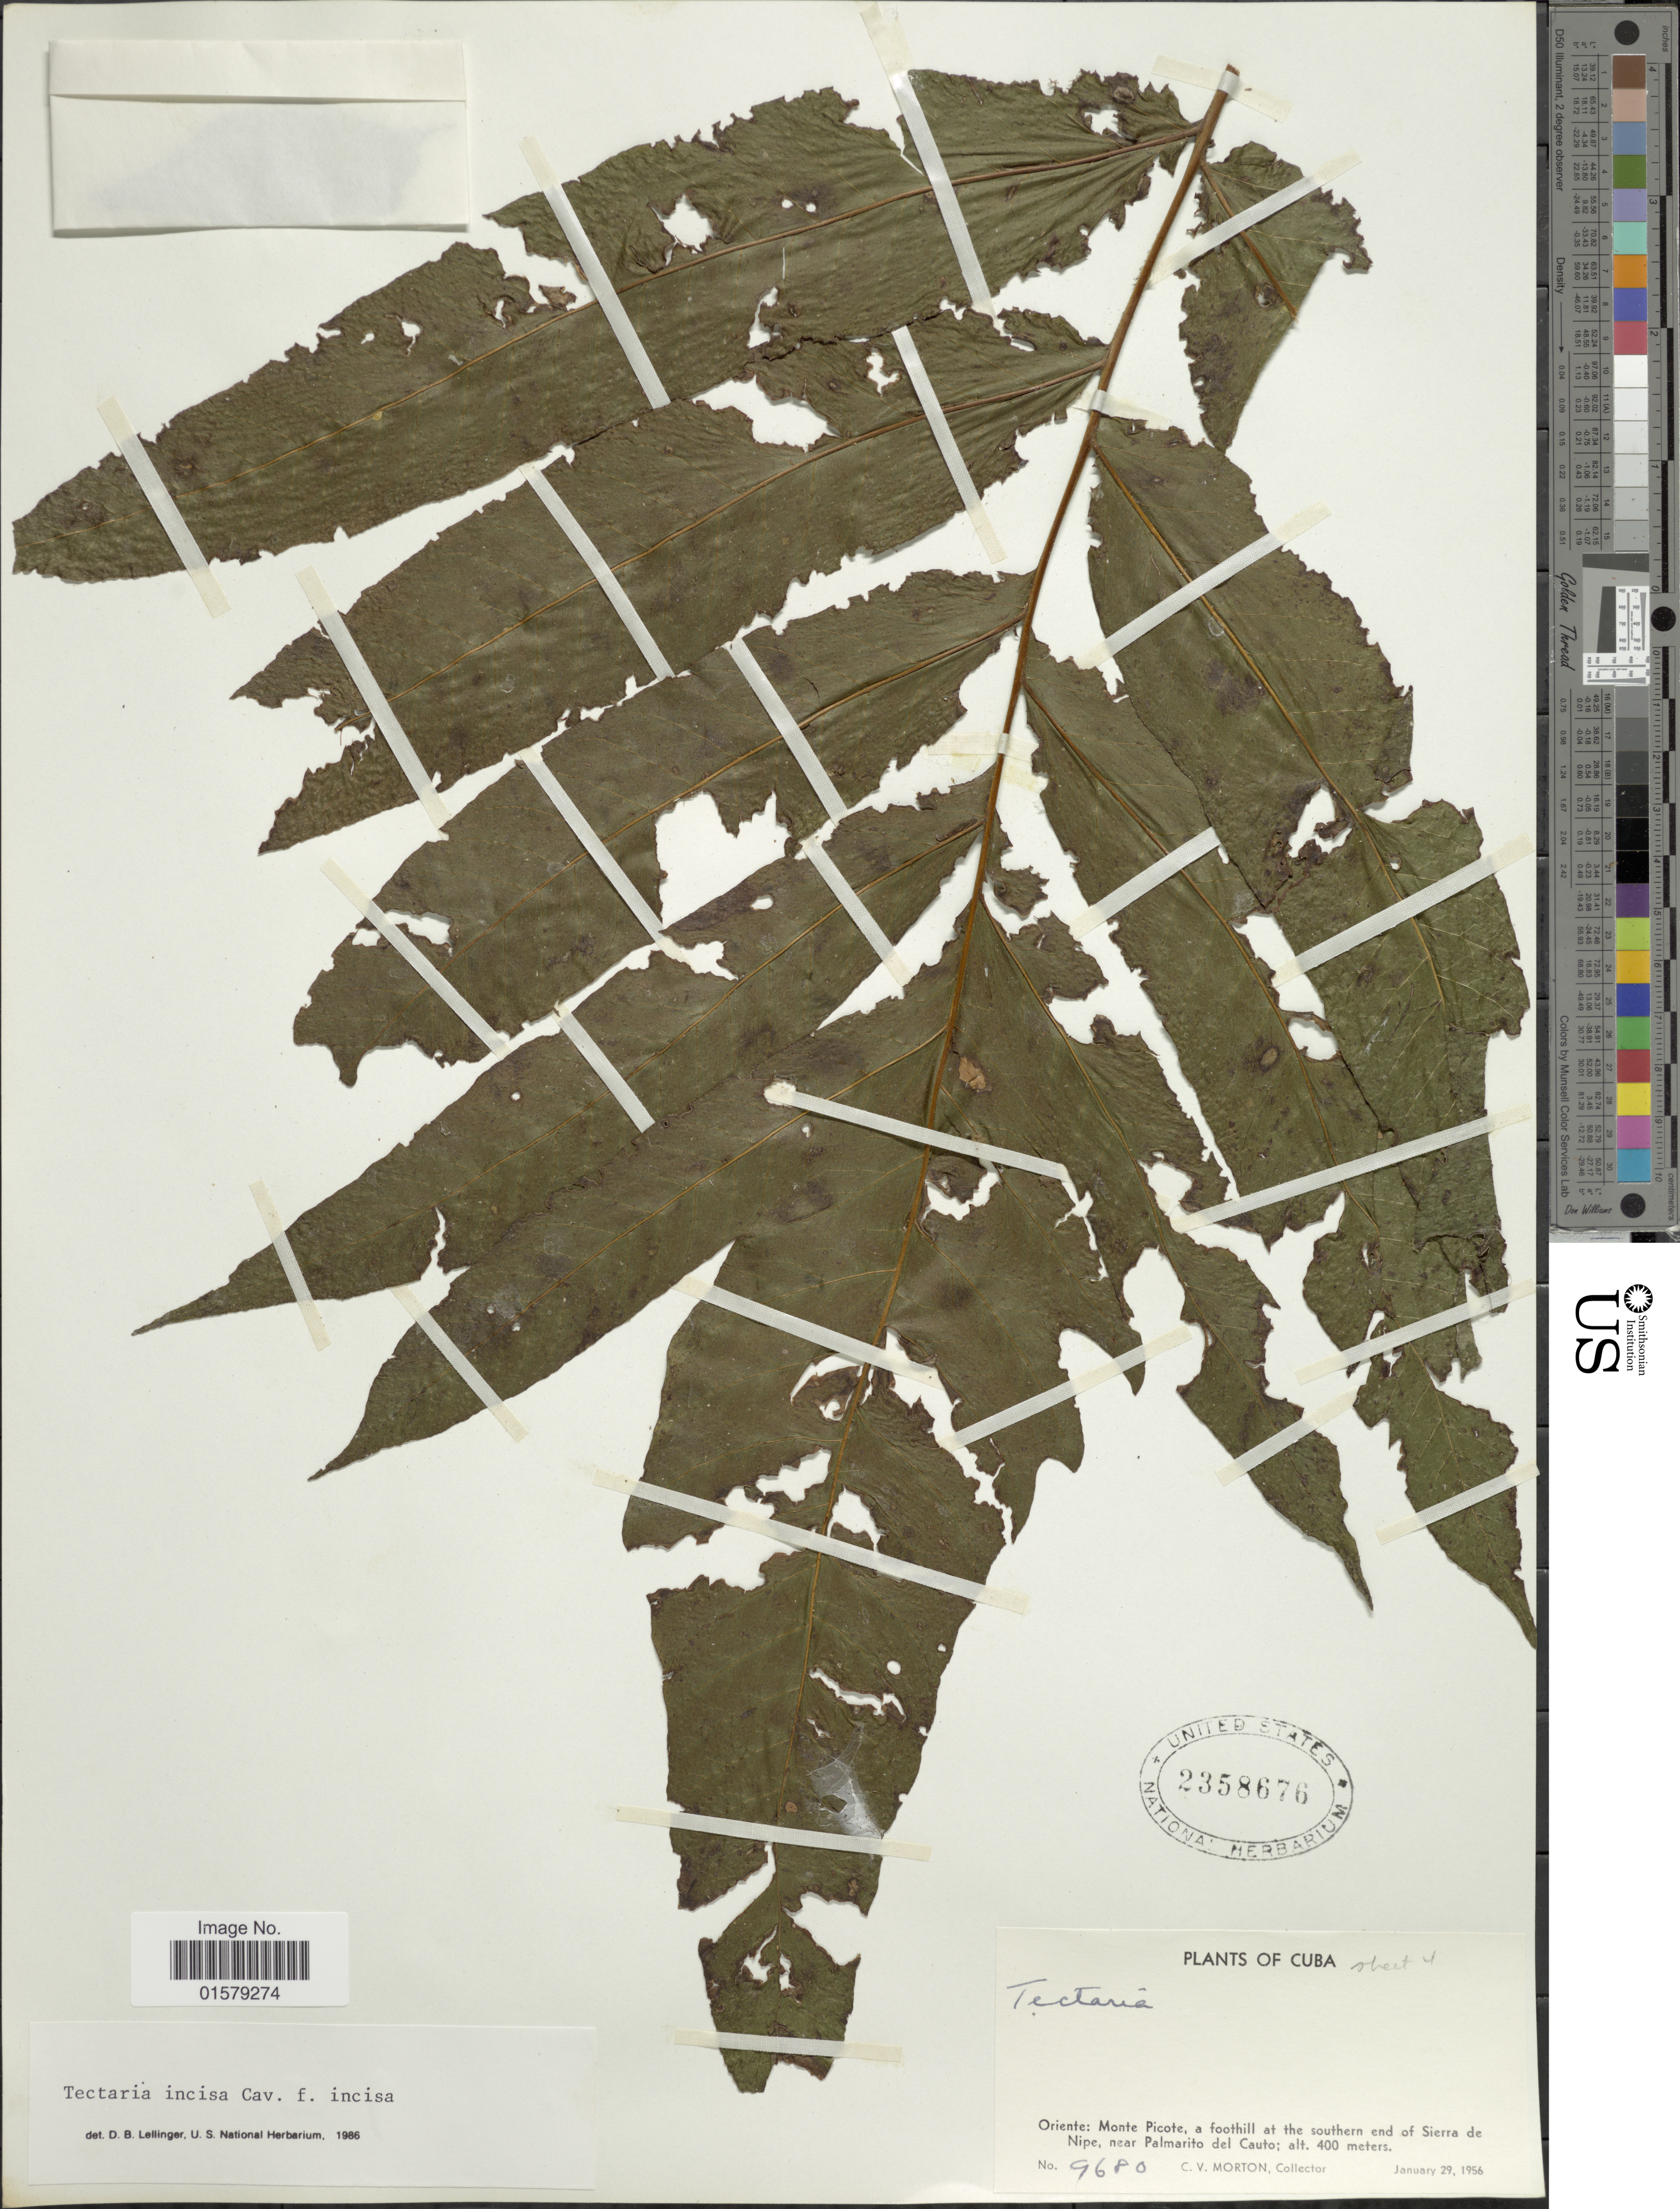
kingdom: Plantae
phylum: Tracheophyta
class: Polypodiopsida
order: Polypodiales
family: Tectariaceae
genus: Tectaria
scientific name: Tectaria incisa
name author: Cav.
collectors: C. V. Morton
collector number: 9680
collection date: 1956-01-29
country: Cuba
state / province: Oriente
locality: Monte Picote, a foothill at the southern end of Sierra de Nipe, near Palmarito del Cauto.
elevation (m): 400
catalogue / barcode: US 2358676